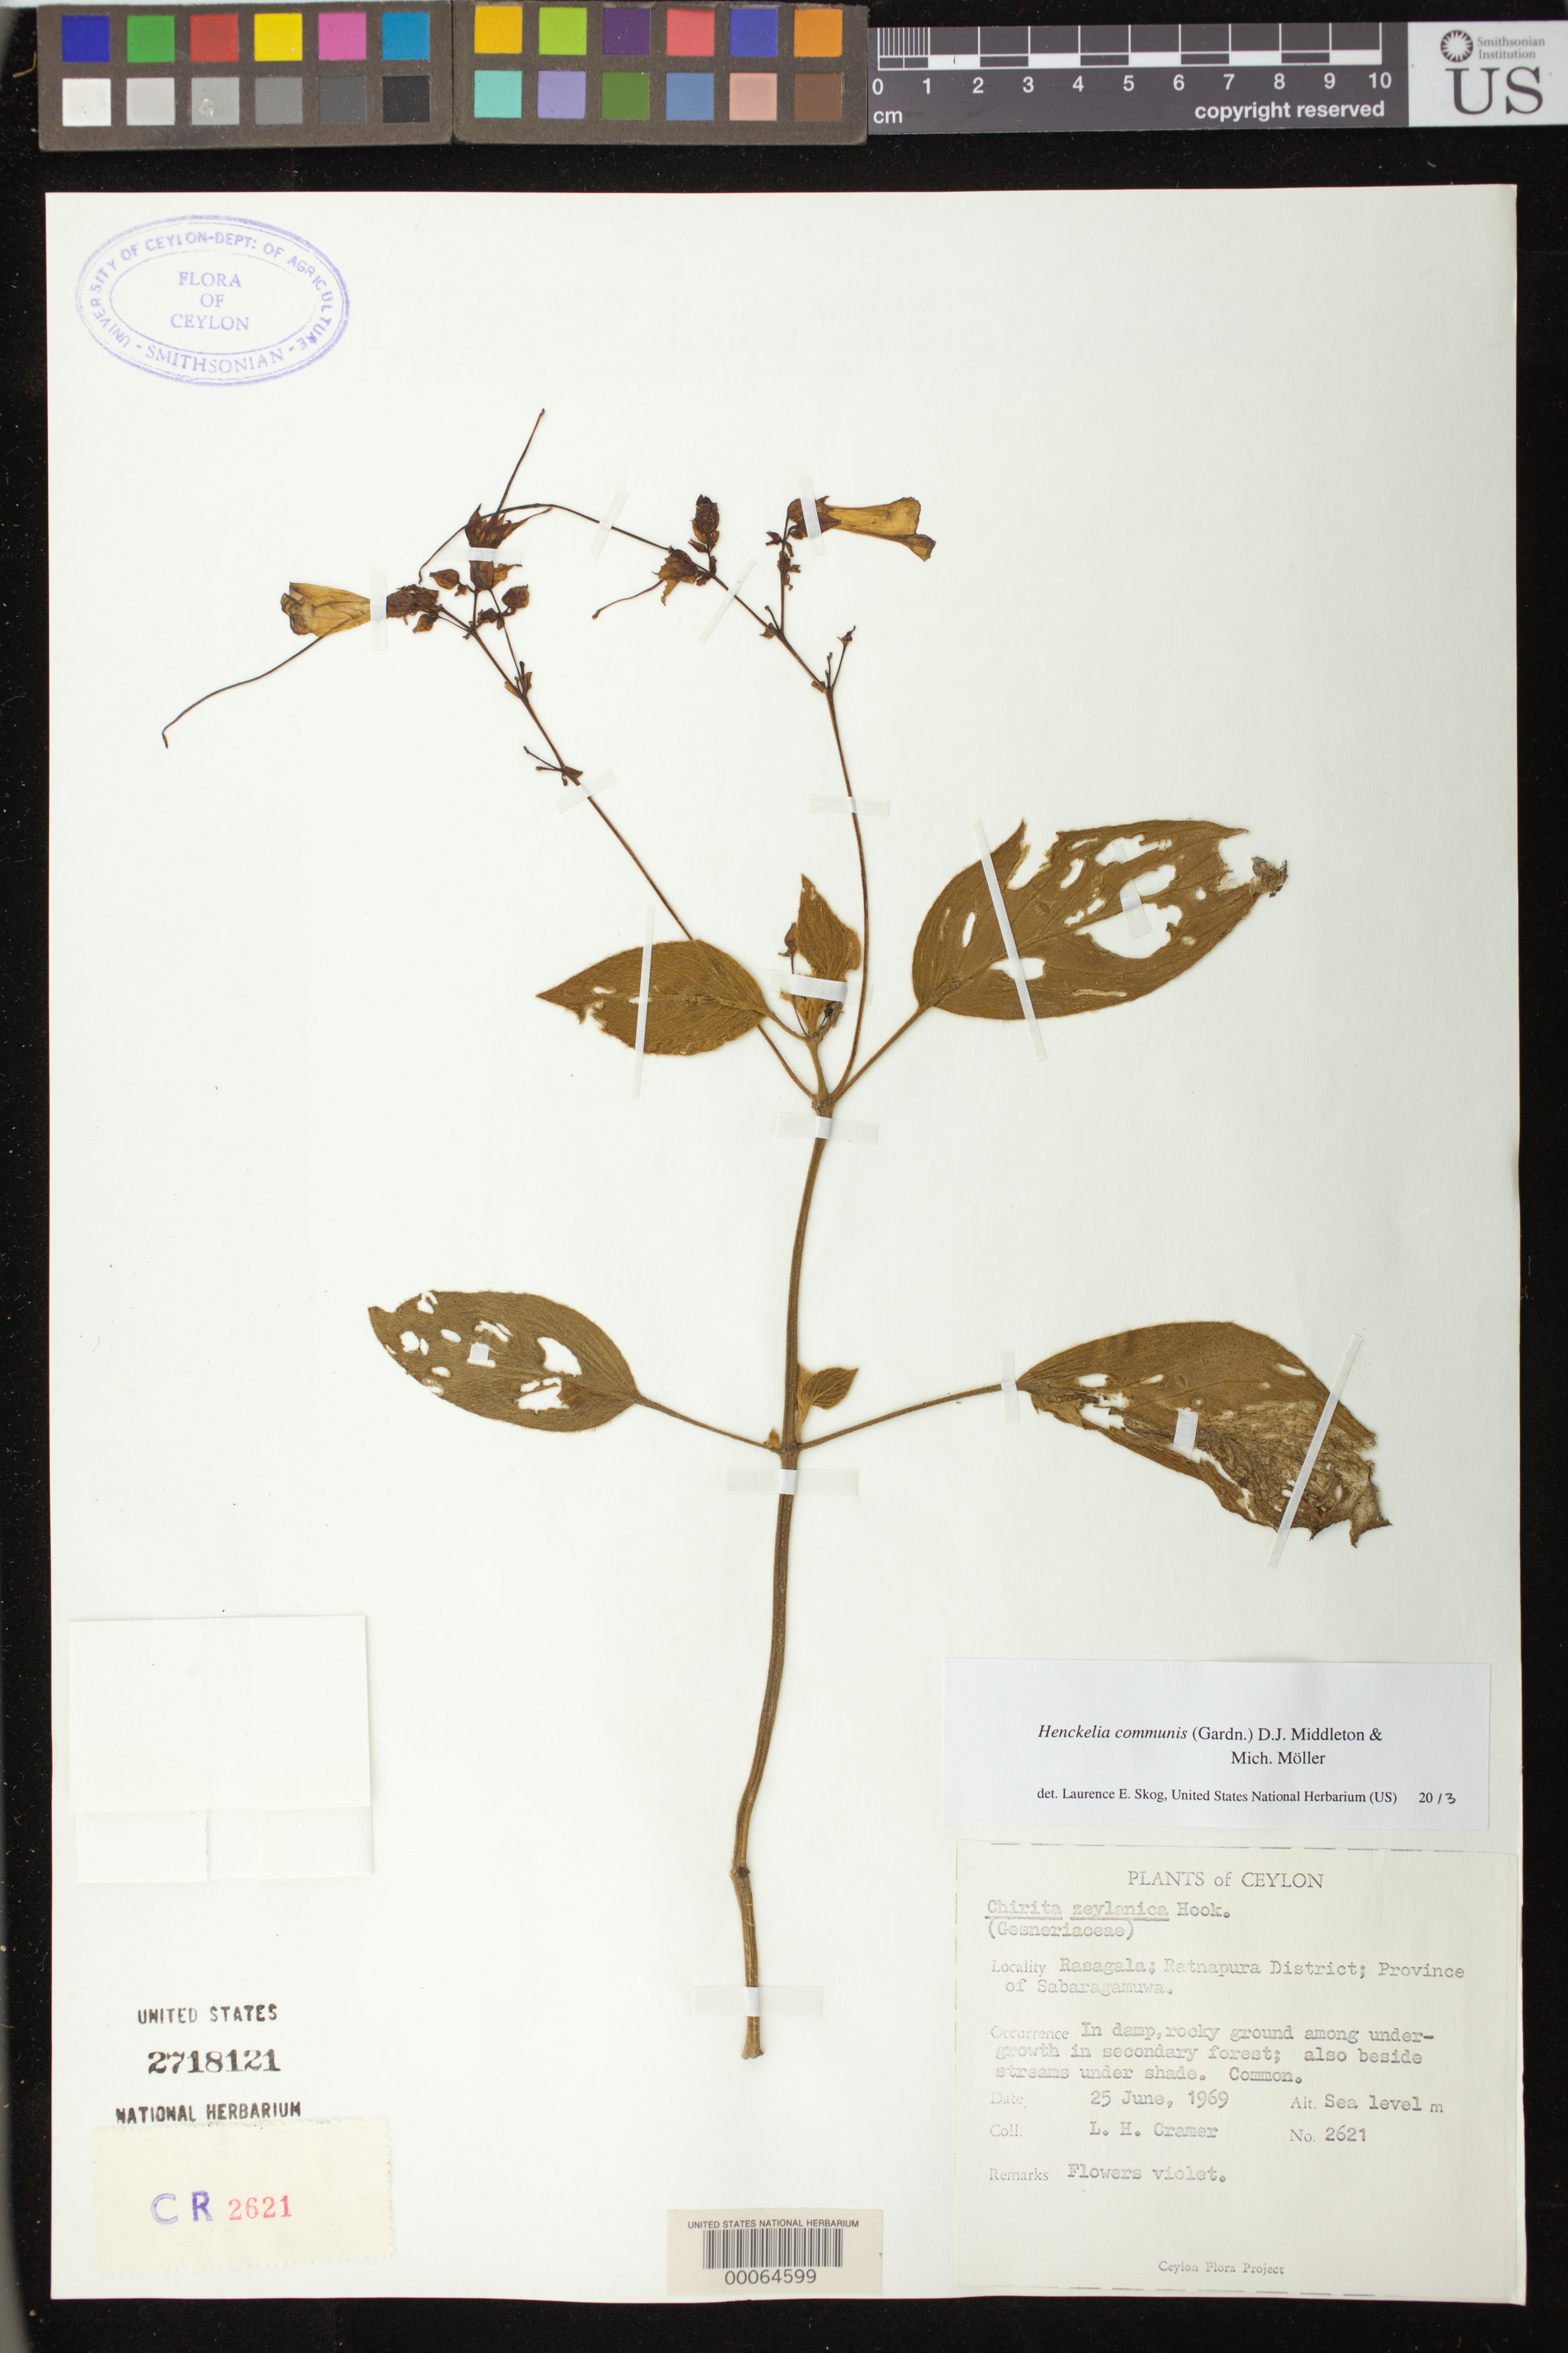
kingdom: Plantae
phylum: Tracheophyta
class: Magnoliopsida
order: Lamiales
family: Gesneriaceae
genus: Henckelia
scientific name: Henckelia communis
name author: (Gardner) D.J. Middleton & Mich. Möller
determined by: Skog, Laurence E.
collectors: L. H. Cramer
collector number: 2621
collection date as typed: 25 Jun 1969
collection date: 1969-06-25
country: Sri Lanka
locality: Rasagala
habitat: In damp, rocky ground among undergrowth in secondary forest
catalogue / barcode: US 2718121